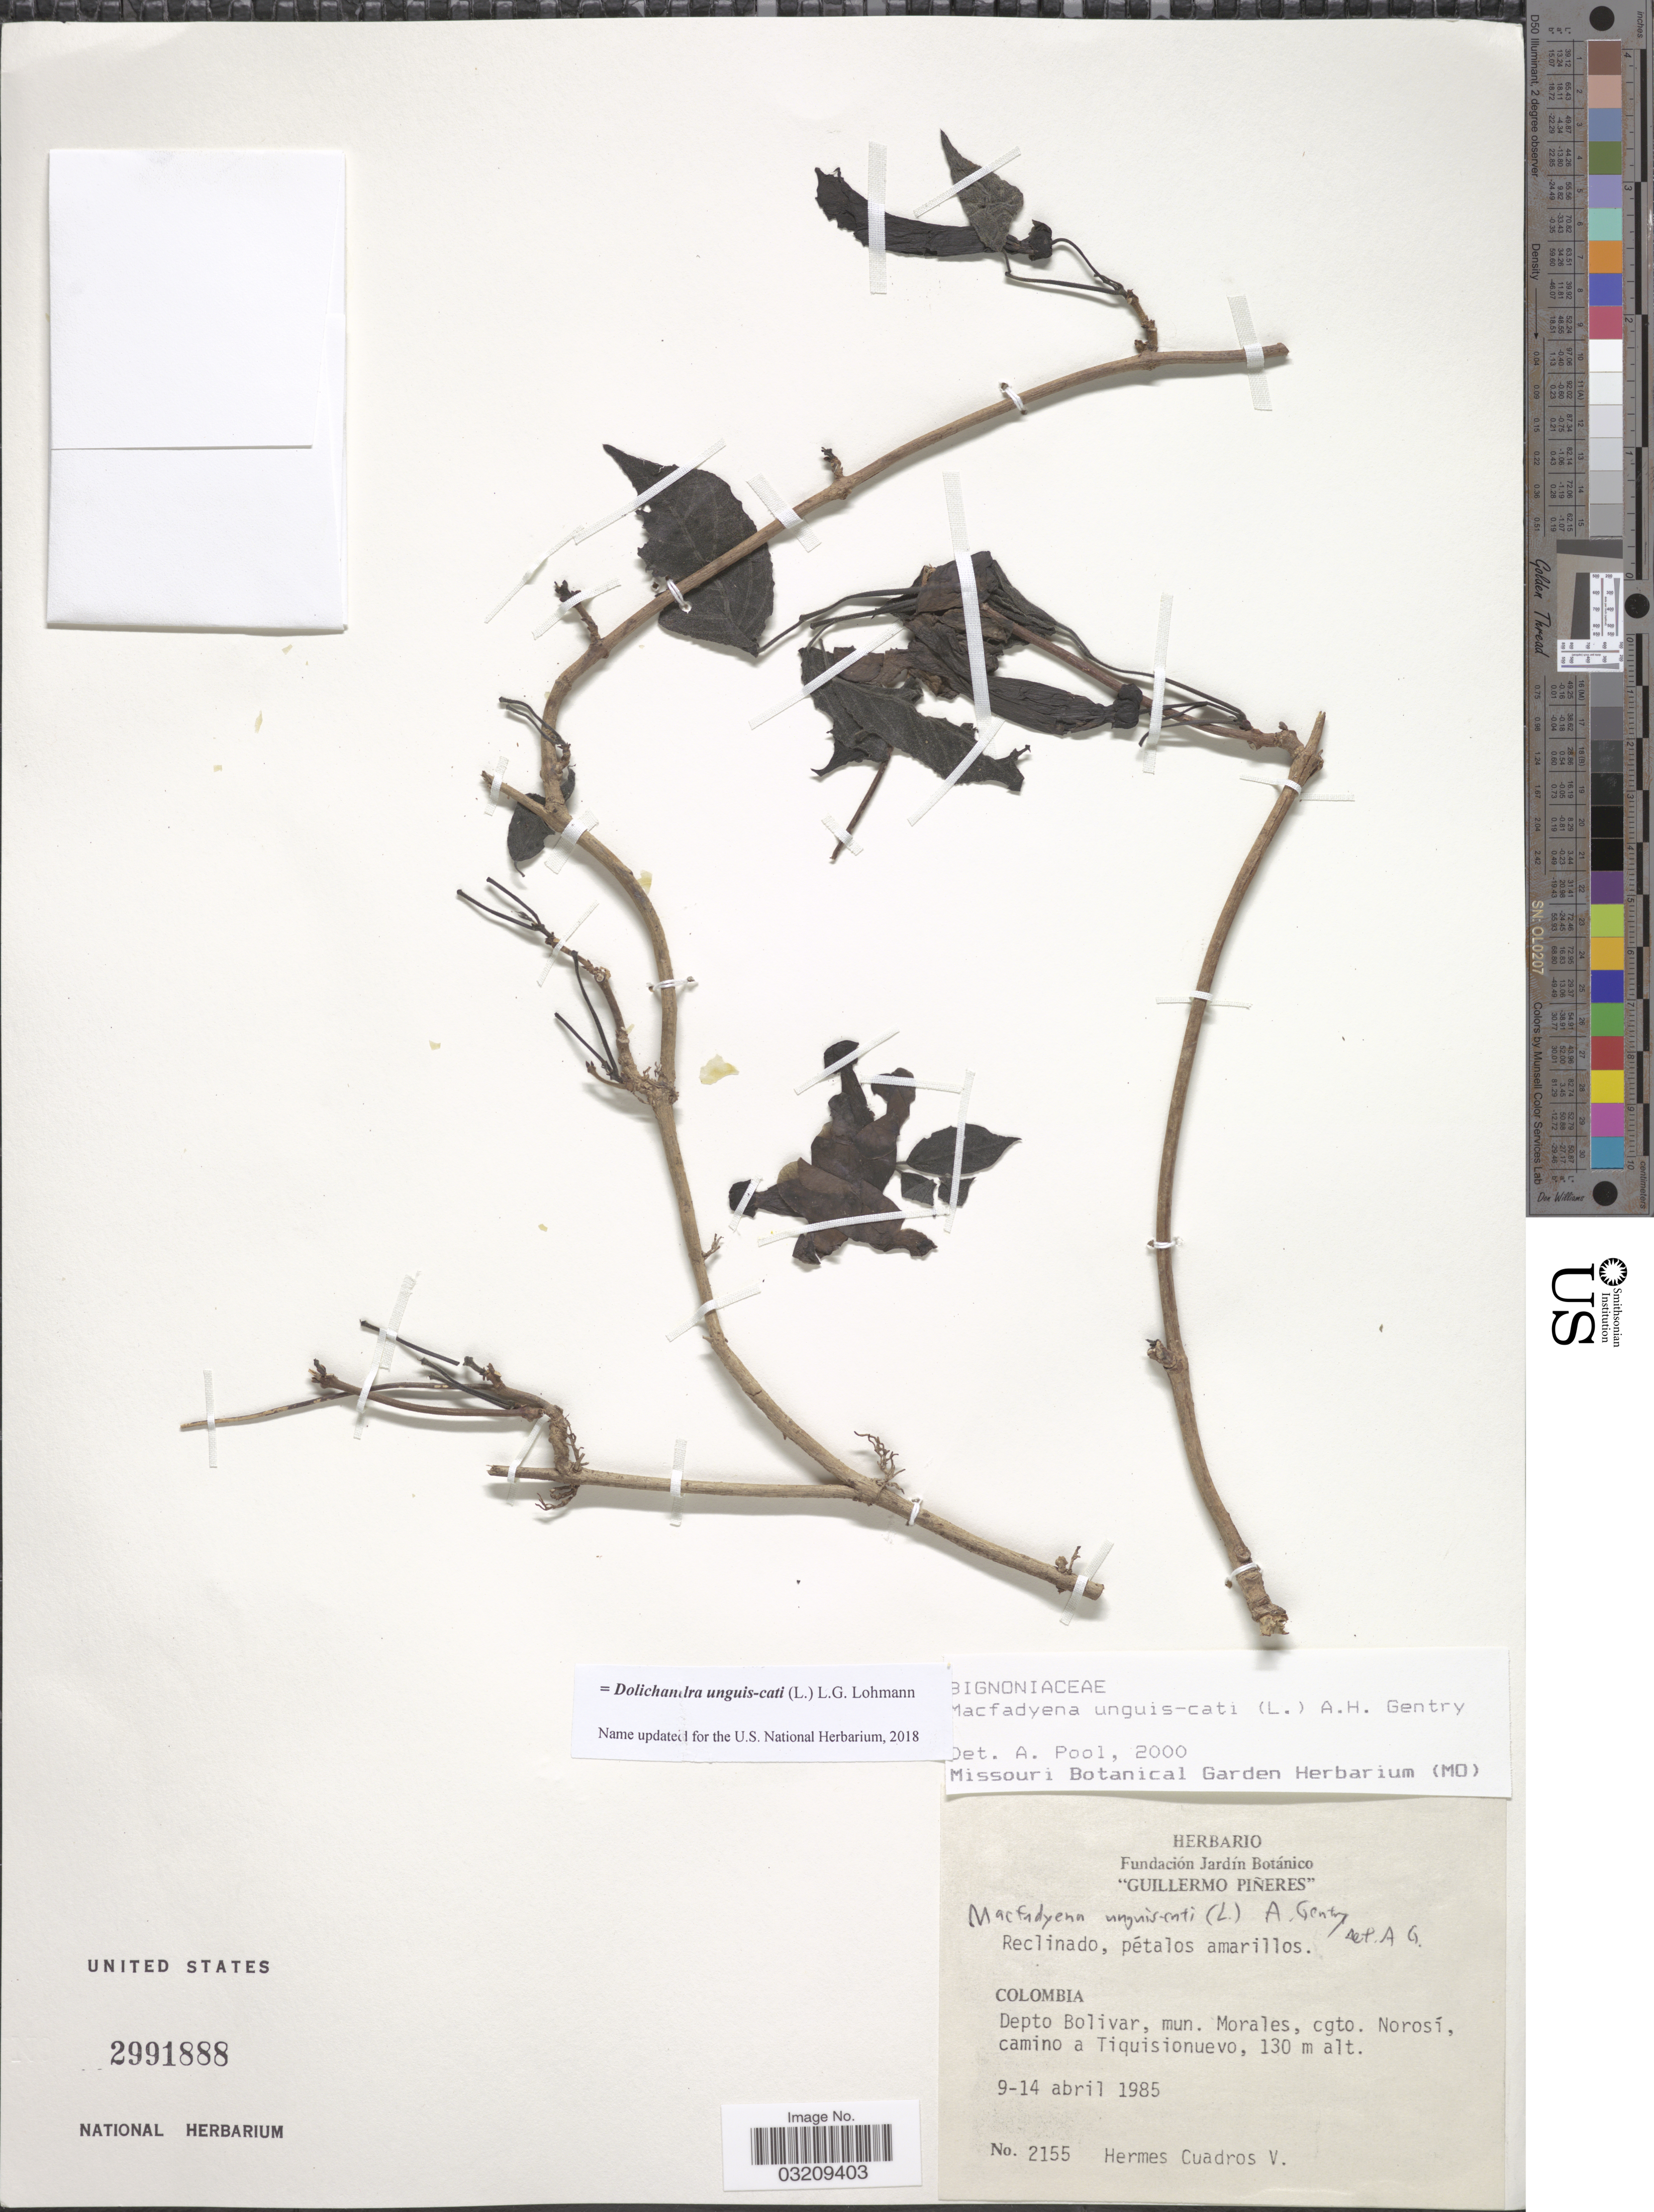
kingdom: Plantae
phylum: Tracheophyta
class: Magnoliopsida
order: Lamiales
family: Bignoniaceae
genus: Dolichandra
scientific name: Dolichandra unguis-cati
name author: (L.) L.G. Lohmann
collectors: H. Cuadros V.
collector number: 2155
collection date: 1985-04-09/1985-04-14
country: Colombia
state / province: Bolívar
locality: Depto Bolivar, mun. Morales, cgto. Norosí, camino a Tiquisionuevo.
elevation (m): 130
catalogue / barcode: US 2991888